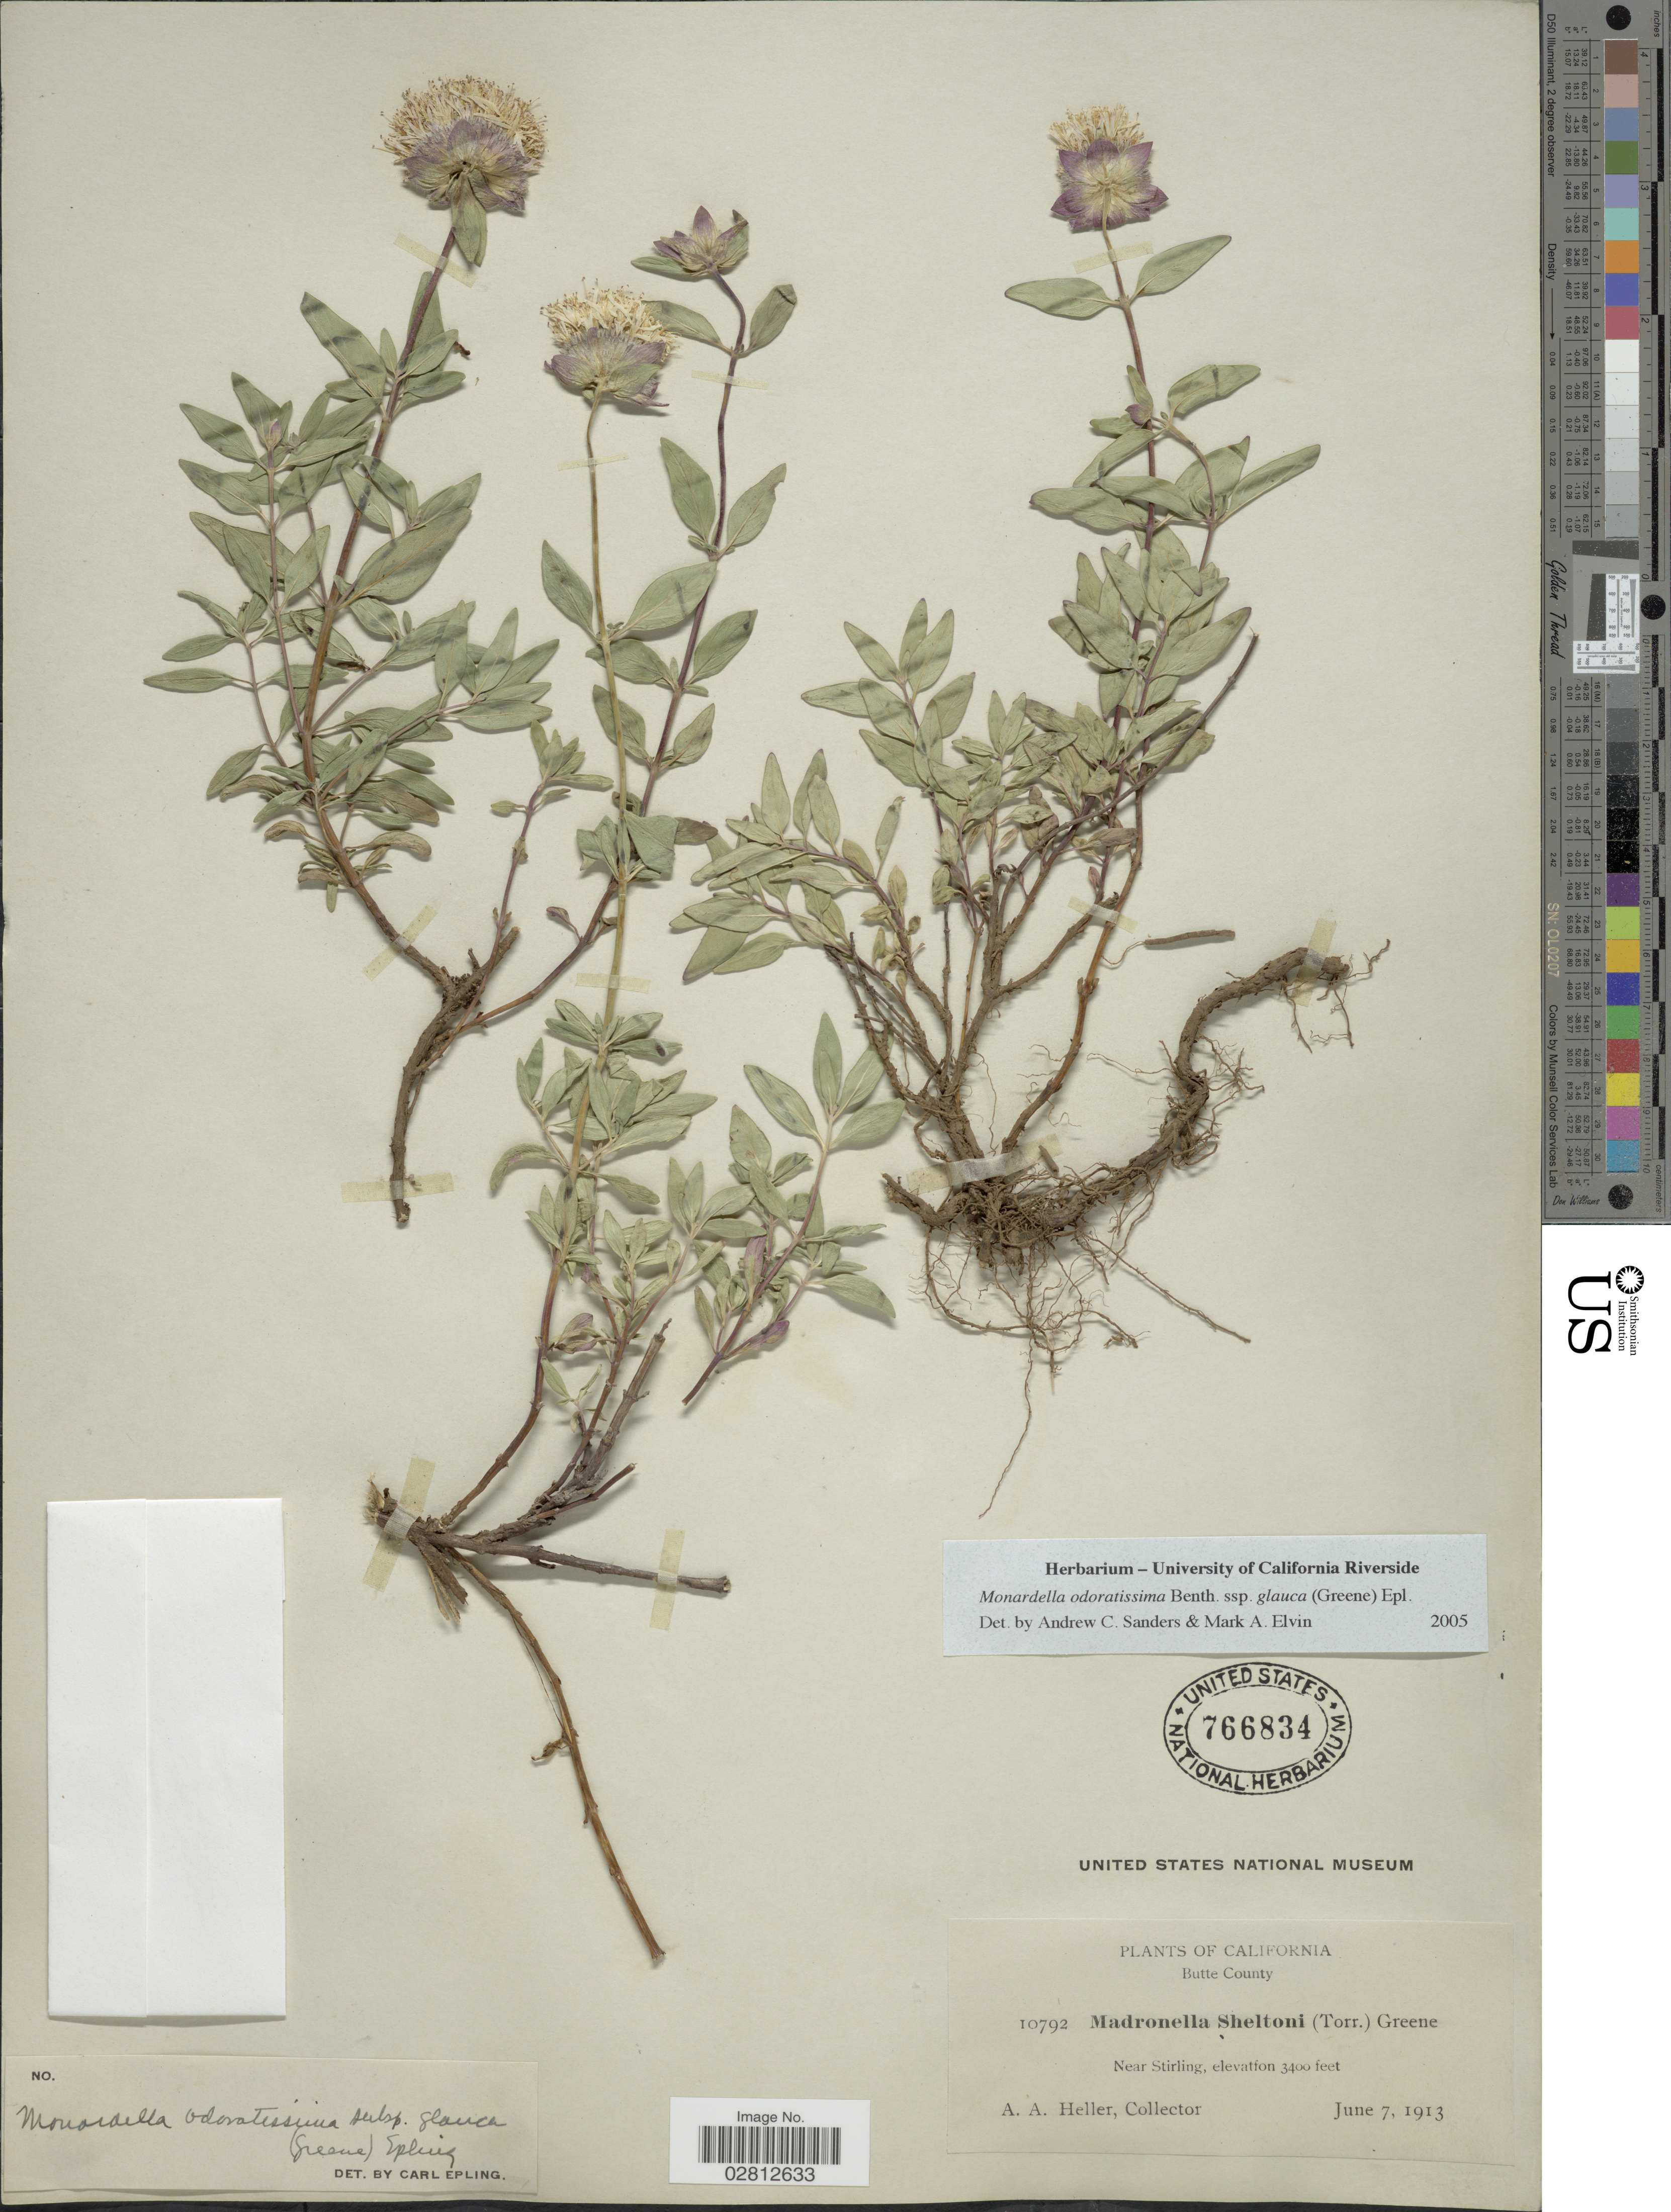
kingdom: Plantae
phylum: Tracheophyta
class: Magnoliopsida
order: Lamiales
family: Lamiaceae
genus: Monardella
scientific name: Monardella odoratissima subsp. glauca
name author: (Greene) Epling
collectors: A. A. Heller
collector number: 10792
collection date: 1913-06-07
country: United States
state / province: California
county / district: Butte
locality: Butte County, near Stirling.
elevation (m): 1036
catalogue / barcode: US 766834